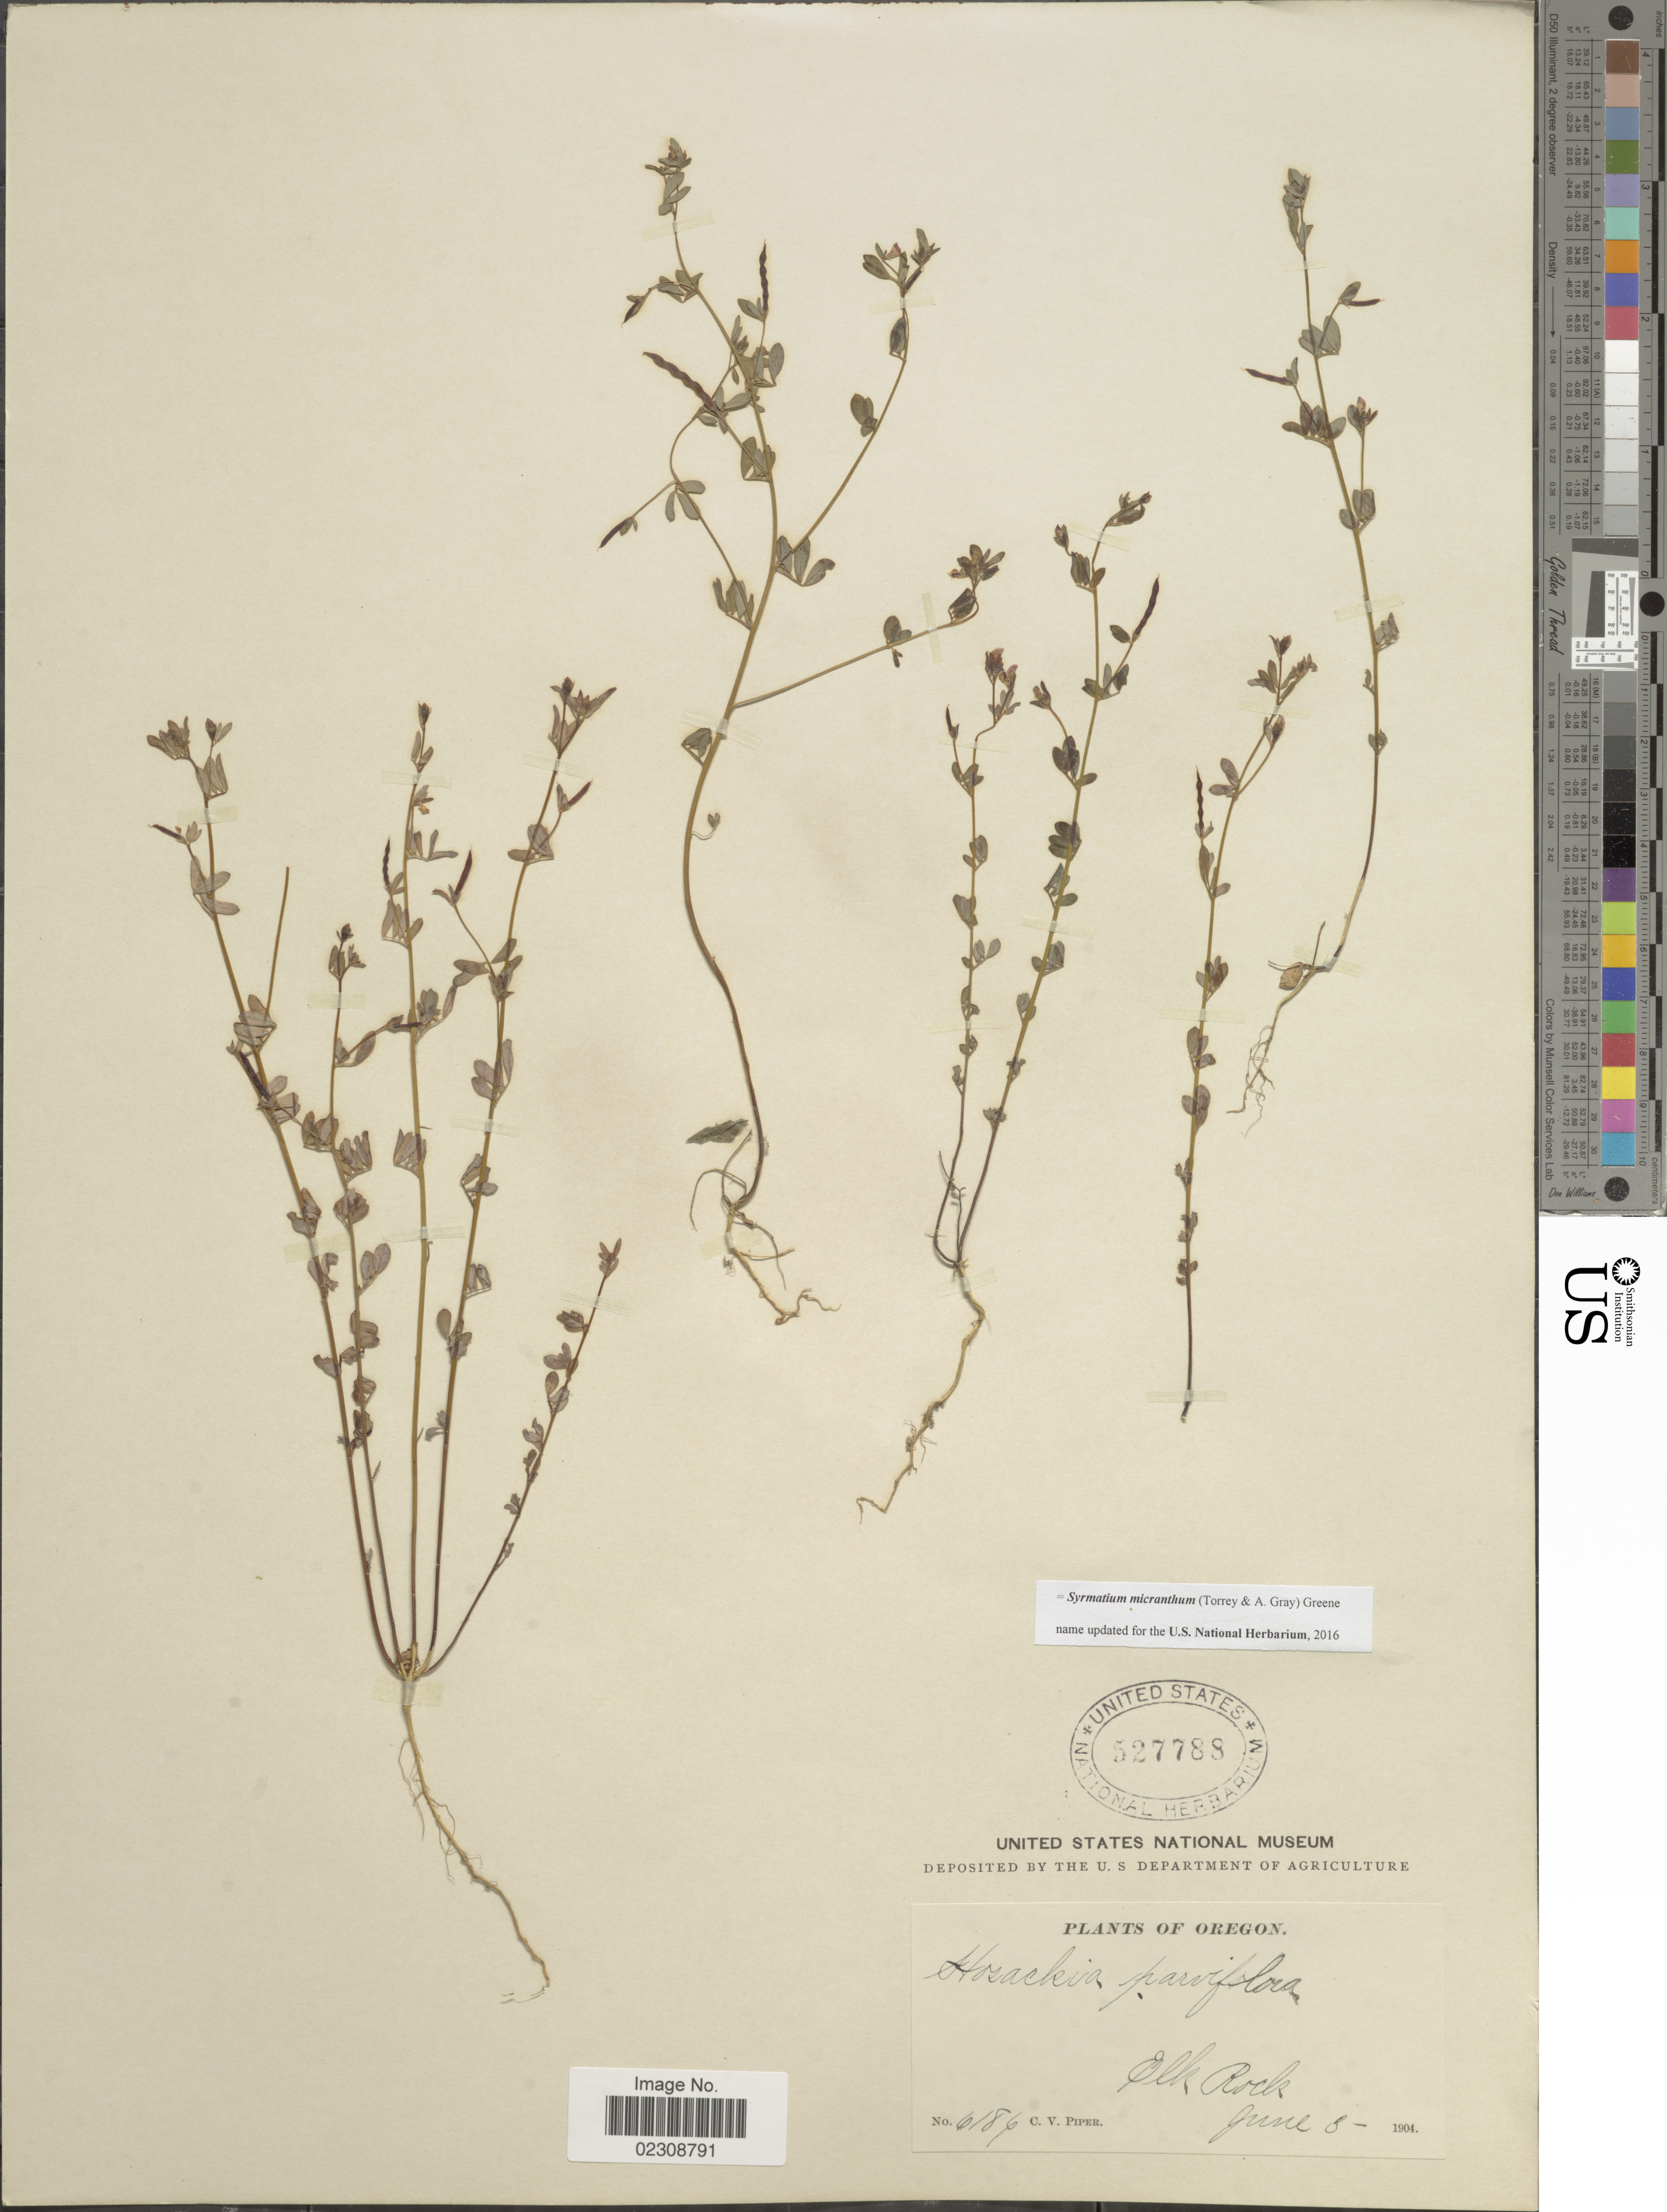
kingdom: Plantae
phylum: Tracheophyta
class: Magnoliopsida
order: Fabales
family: Fabaceae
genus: Syrmatium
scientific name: Syrmatium micranthum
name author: (Torr. & A. Gray) Greene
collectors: C. V. Piper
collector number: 6186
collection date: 1904-06-03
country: United States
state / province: Oregon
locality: Elk Rock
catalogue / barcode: US 527788